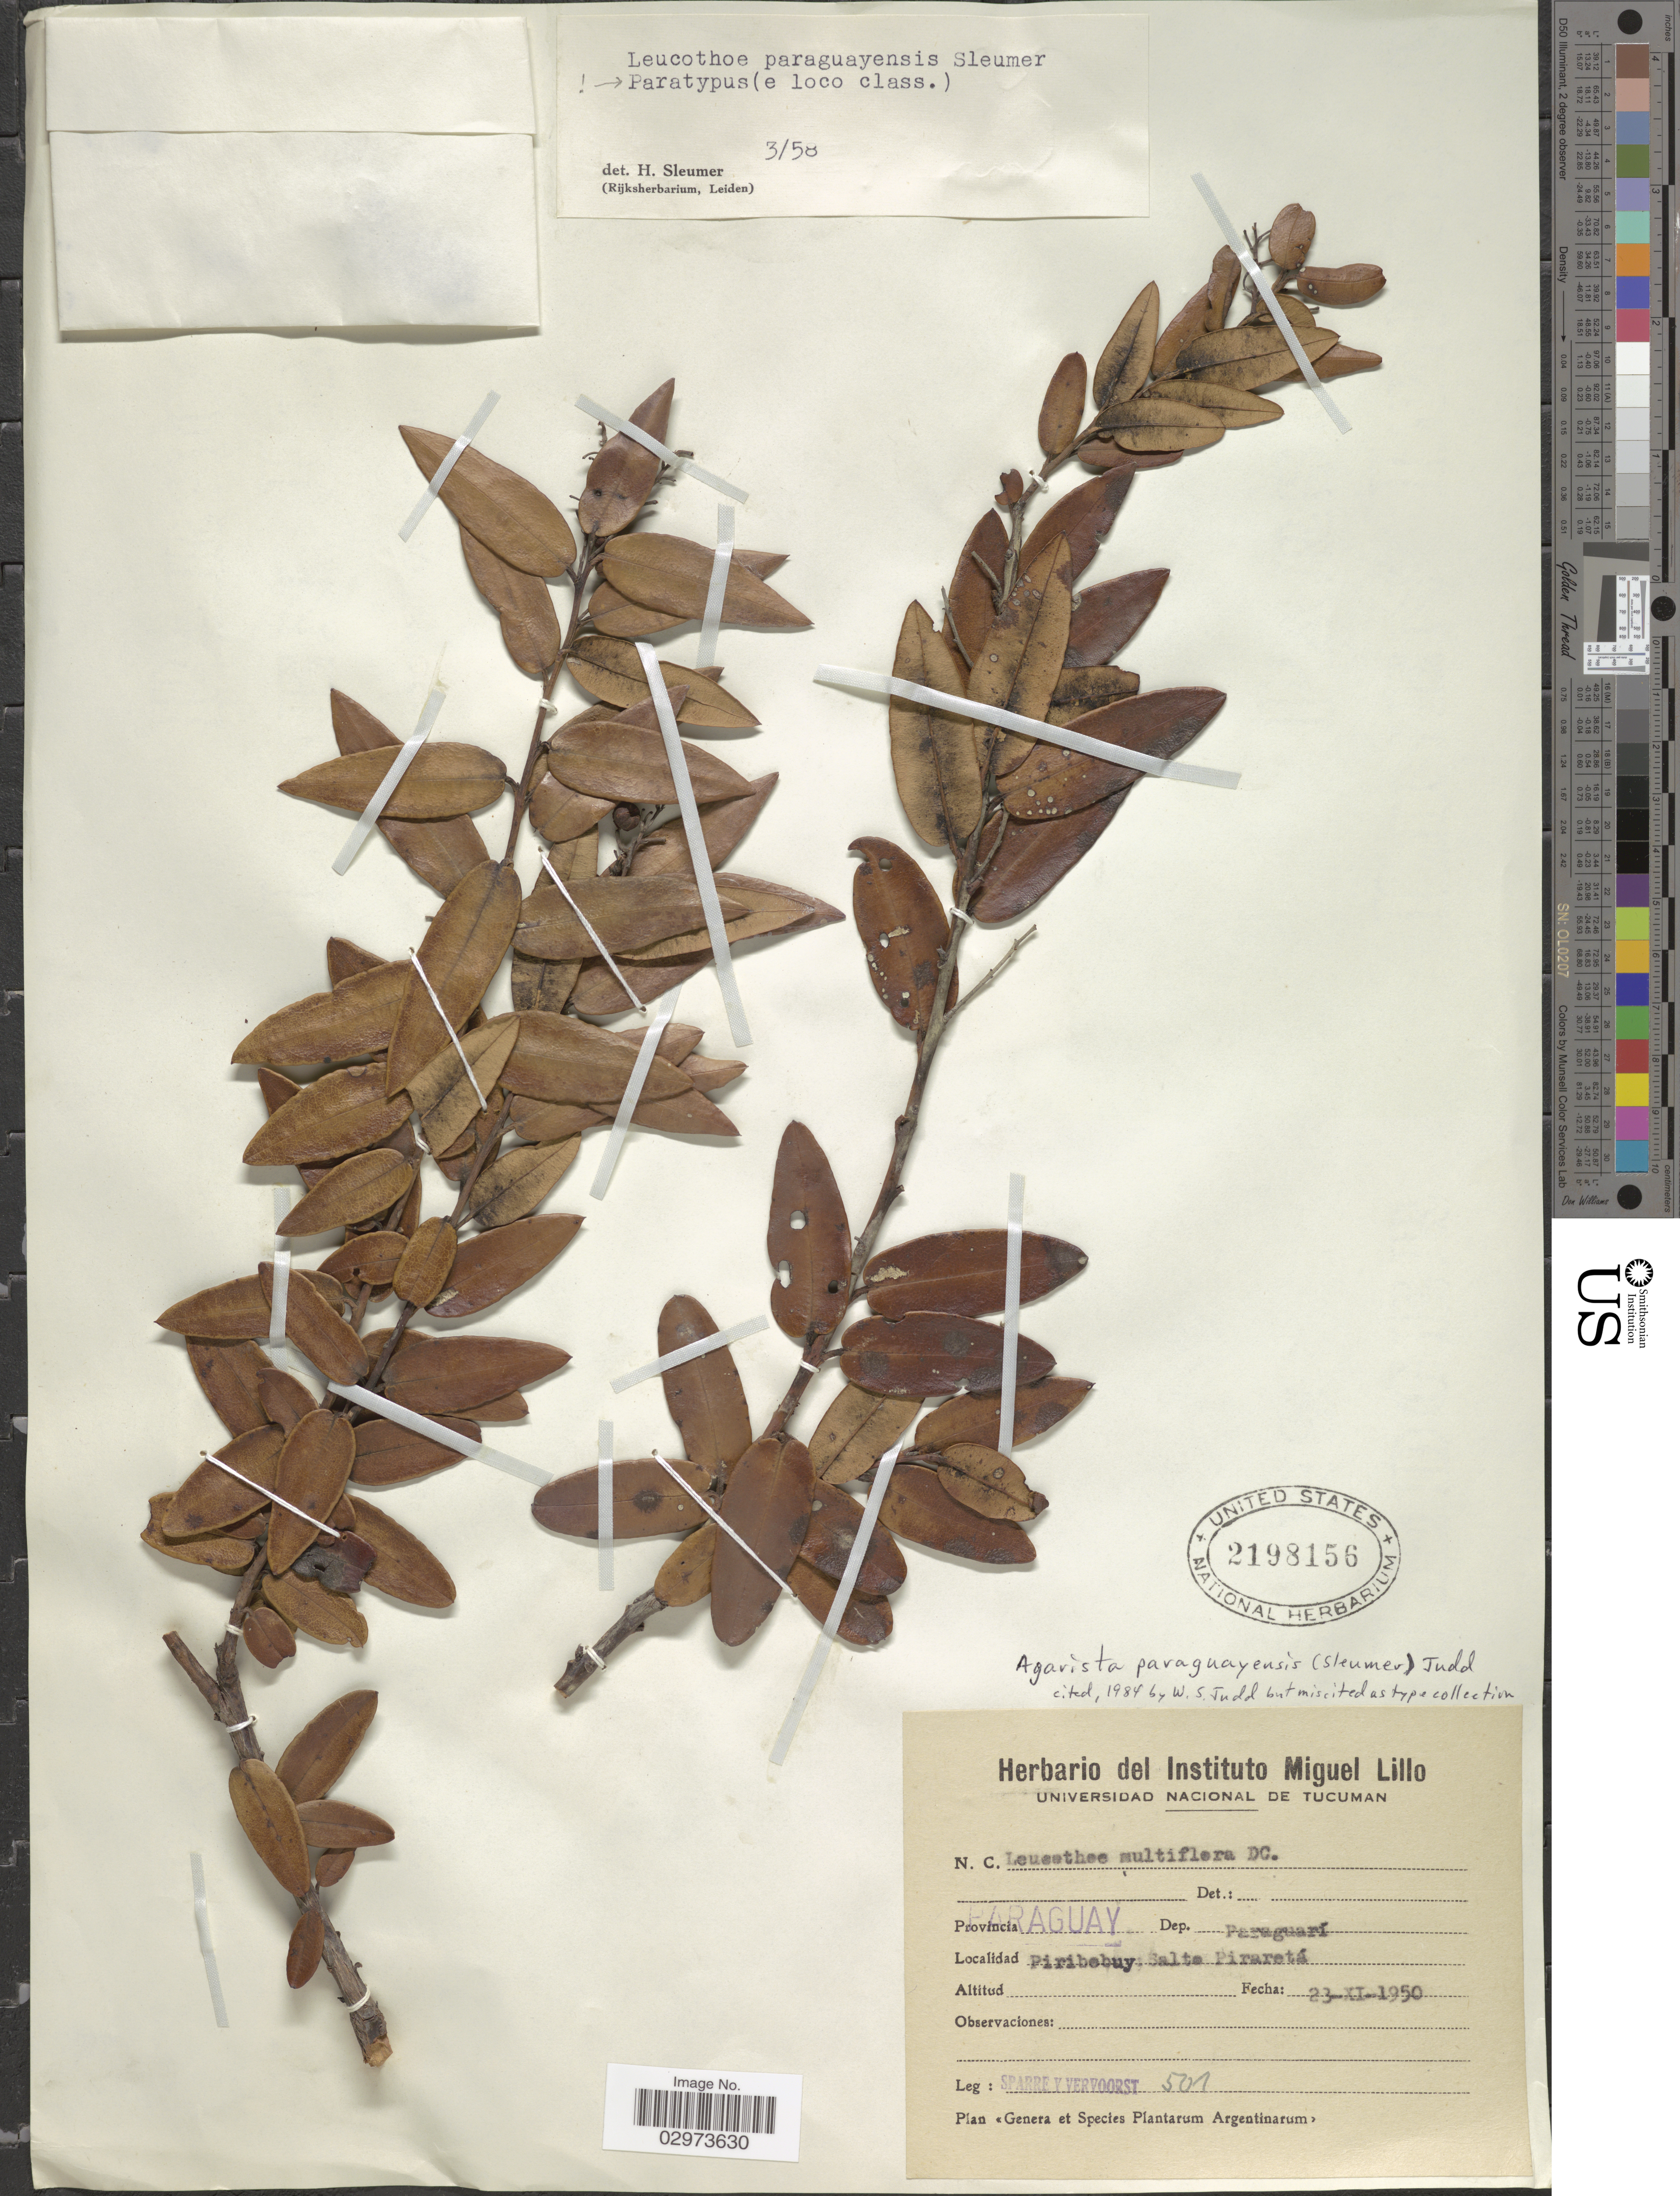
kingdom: Plantae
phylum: Tracheophyta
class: Magnoliopsida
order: Ericales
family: Ericaceae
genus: Leucothoe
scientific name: Leucothoë paraguayensis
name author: Sleumer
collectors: Sparre & Vervoorst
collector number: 501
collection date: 1950-11-23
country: Paraguay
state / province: Paraguari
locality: Dep. Paraguarí. Piribebuy; Salto Piraretá.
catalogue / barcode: US 2198156